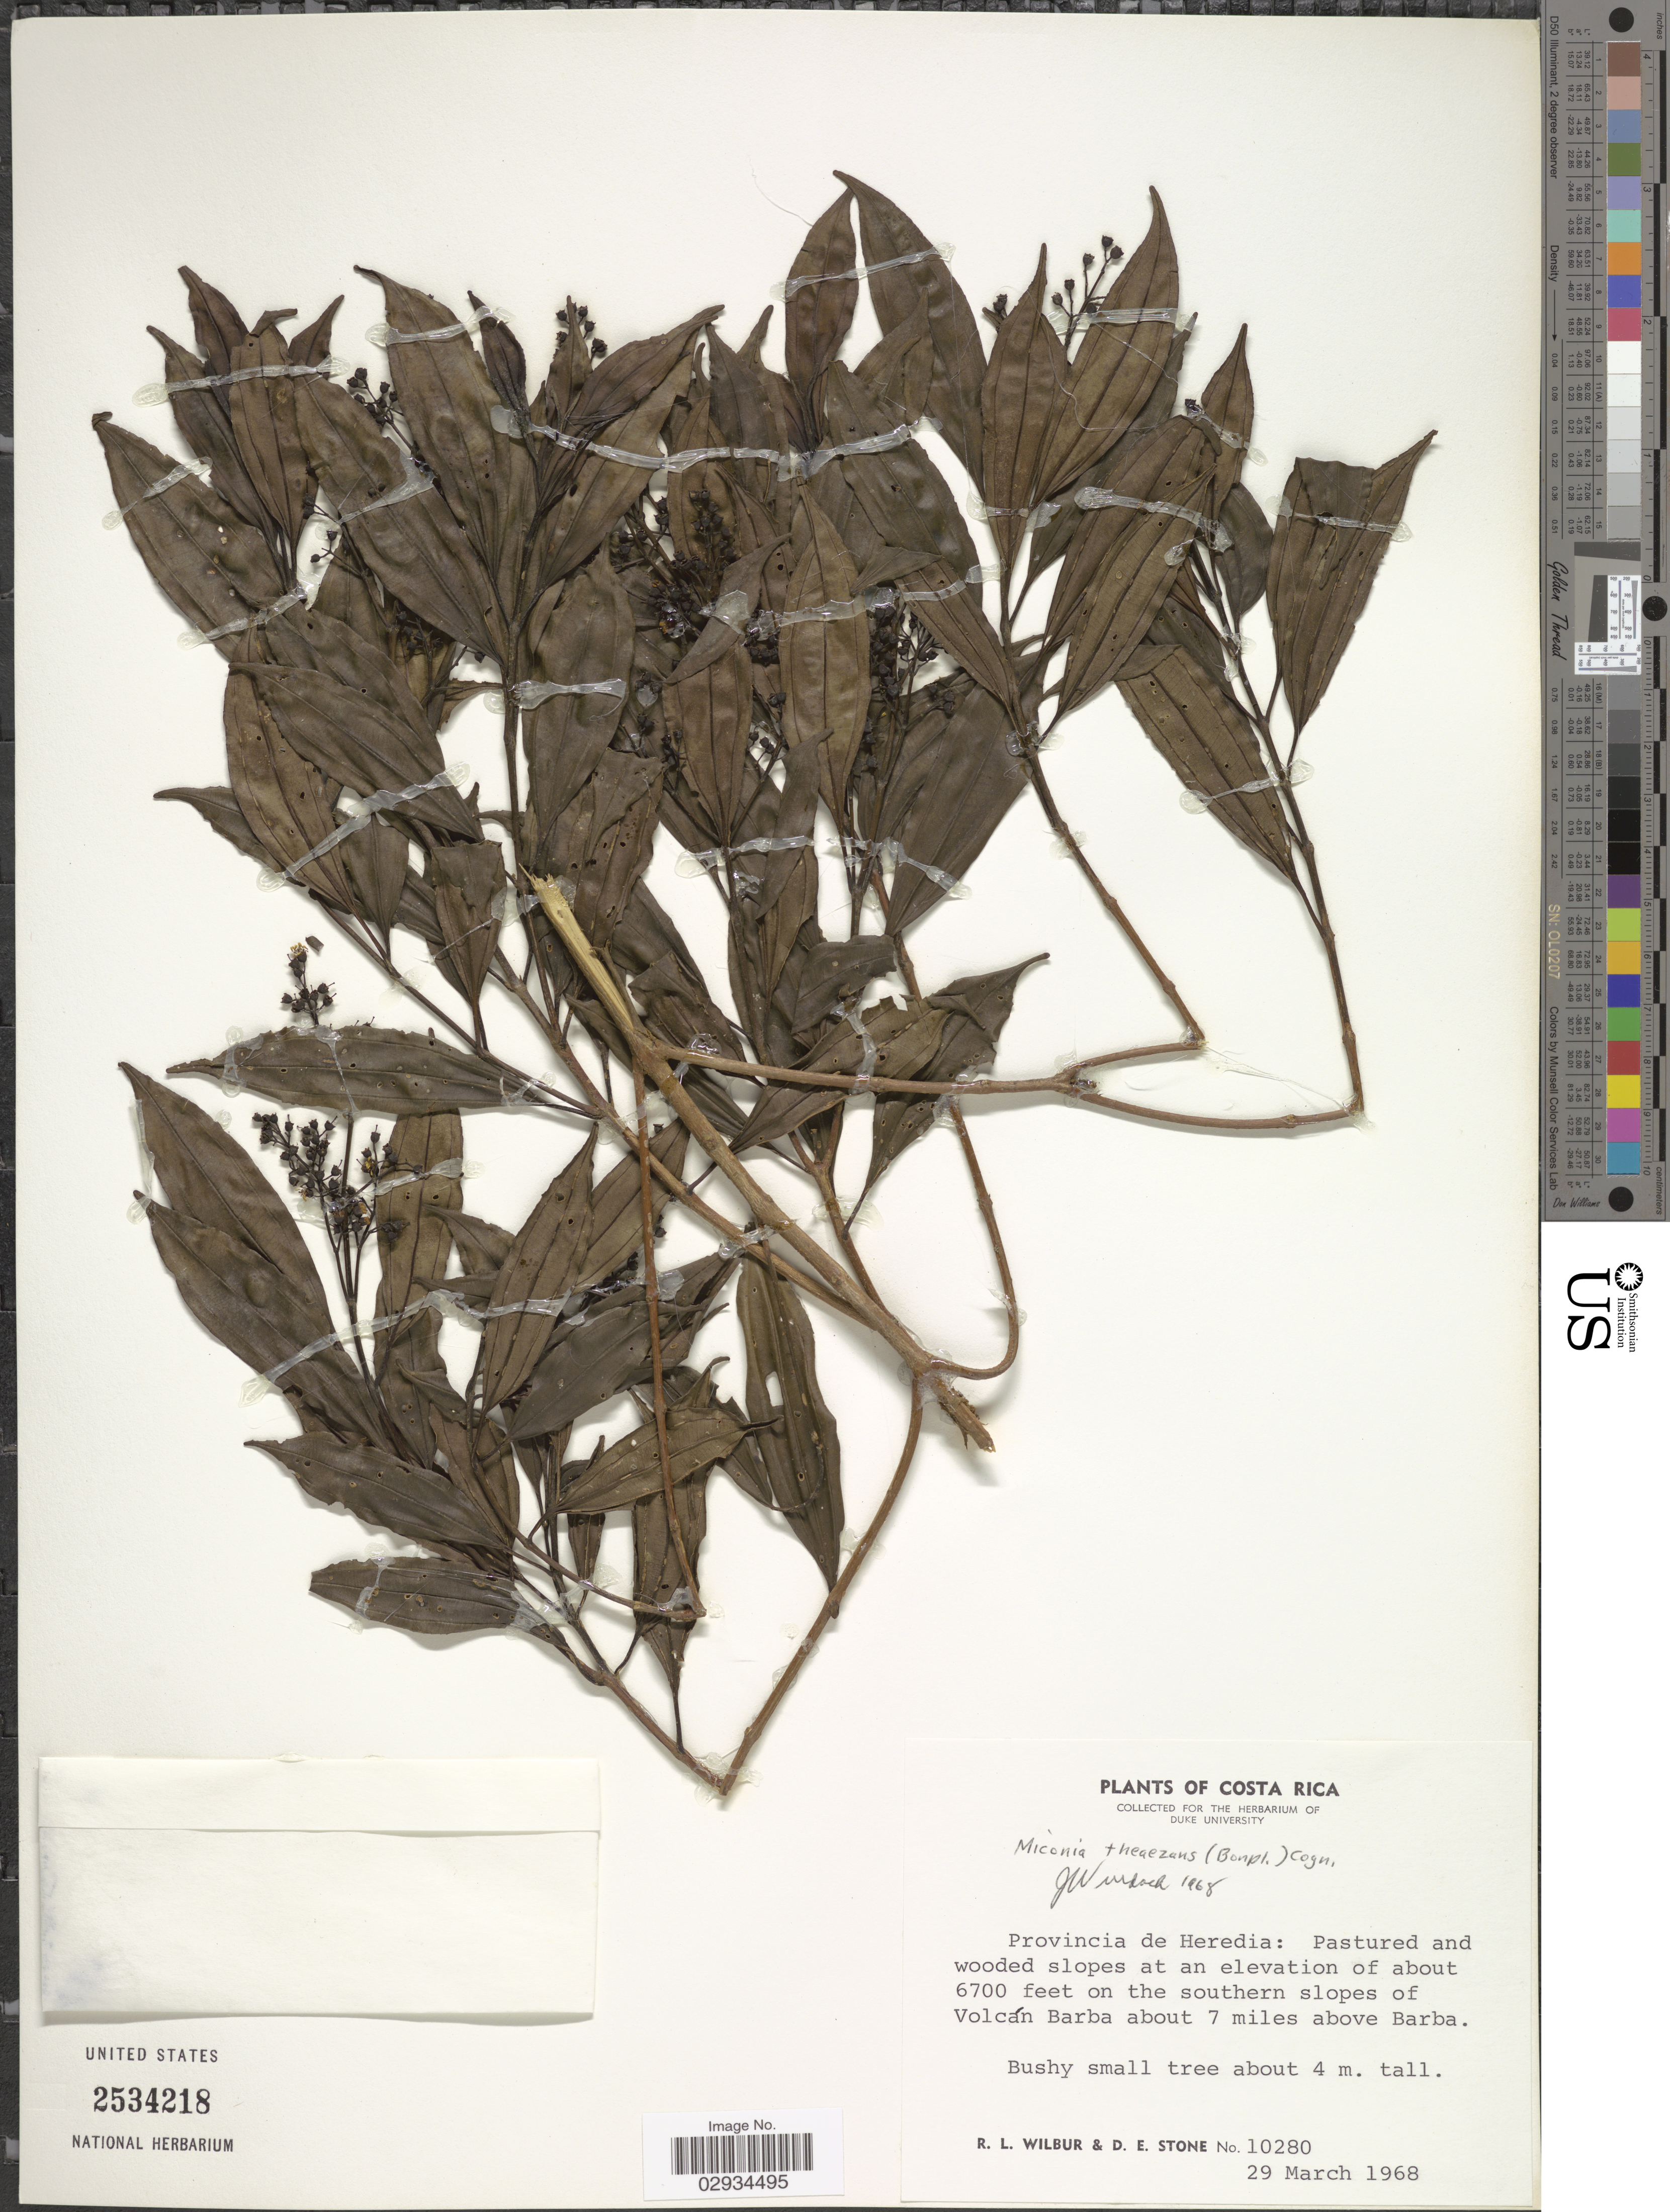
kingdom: Plantae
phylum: Tracheophyta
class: Magnoliopsida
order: Myrtales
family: Melastomataceae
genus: Miconia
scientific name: Miconia theizans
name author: (Bonpl.) Cogn.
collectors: R. L. Wilbur & D. E. Stone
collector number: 10280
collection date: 1968-03-29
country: Costa Rica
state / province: Heredia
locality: Pastured and wooded slopes on the southern slopes of Volcán Barba about 7 miles above Barba.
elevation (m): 2042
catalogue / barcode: US 2534218